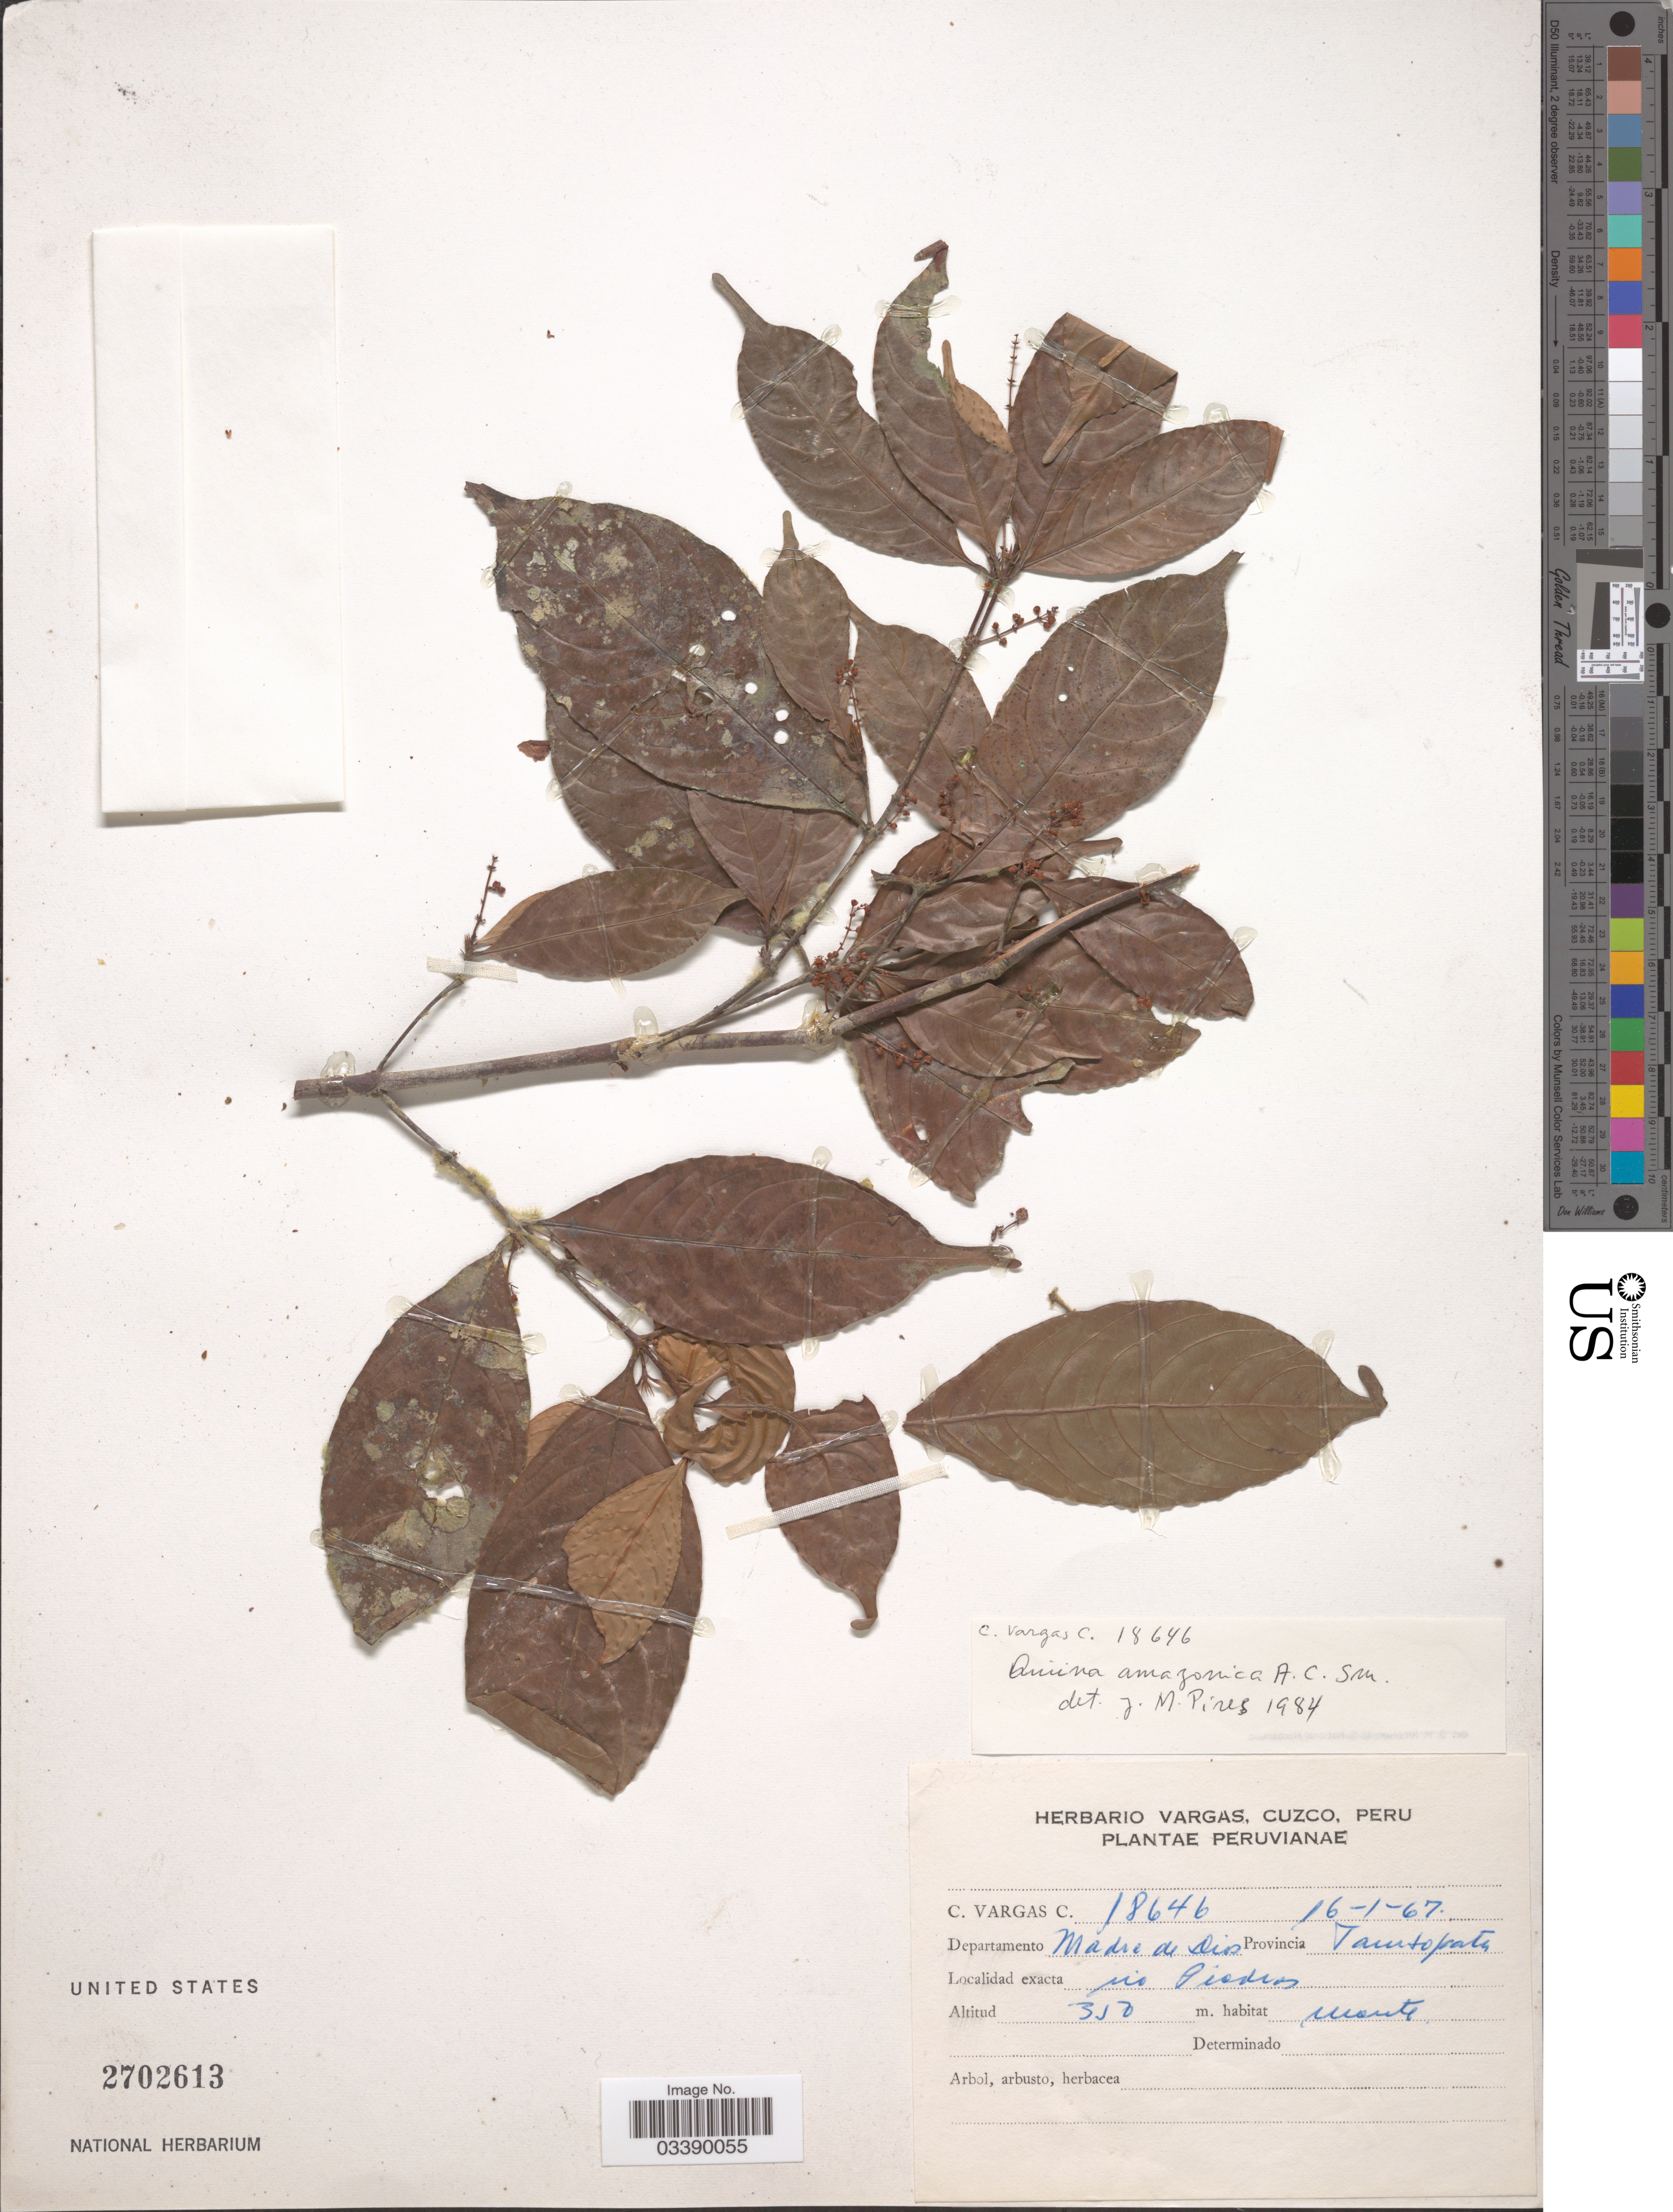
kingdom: Plantae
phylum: Tracheophyta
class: Magnoliopsida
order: Malpighiales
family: Quiinaceae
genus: Quiina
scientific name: Quiina amazonica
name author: A.C. Sm.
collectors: C. Vargas Calderón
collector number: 18646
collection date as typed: Transcribed d/m/y: 16/1/67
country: Peru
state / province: Madre de Dios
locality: Departamento Madre de Dios, Provincia Tambapata, rio Piedras.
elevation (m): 350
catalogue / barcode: US 2702613